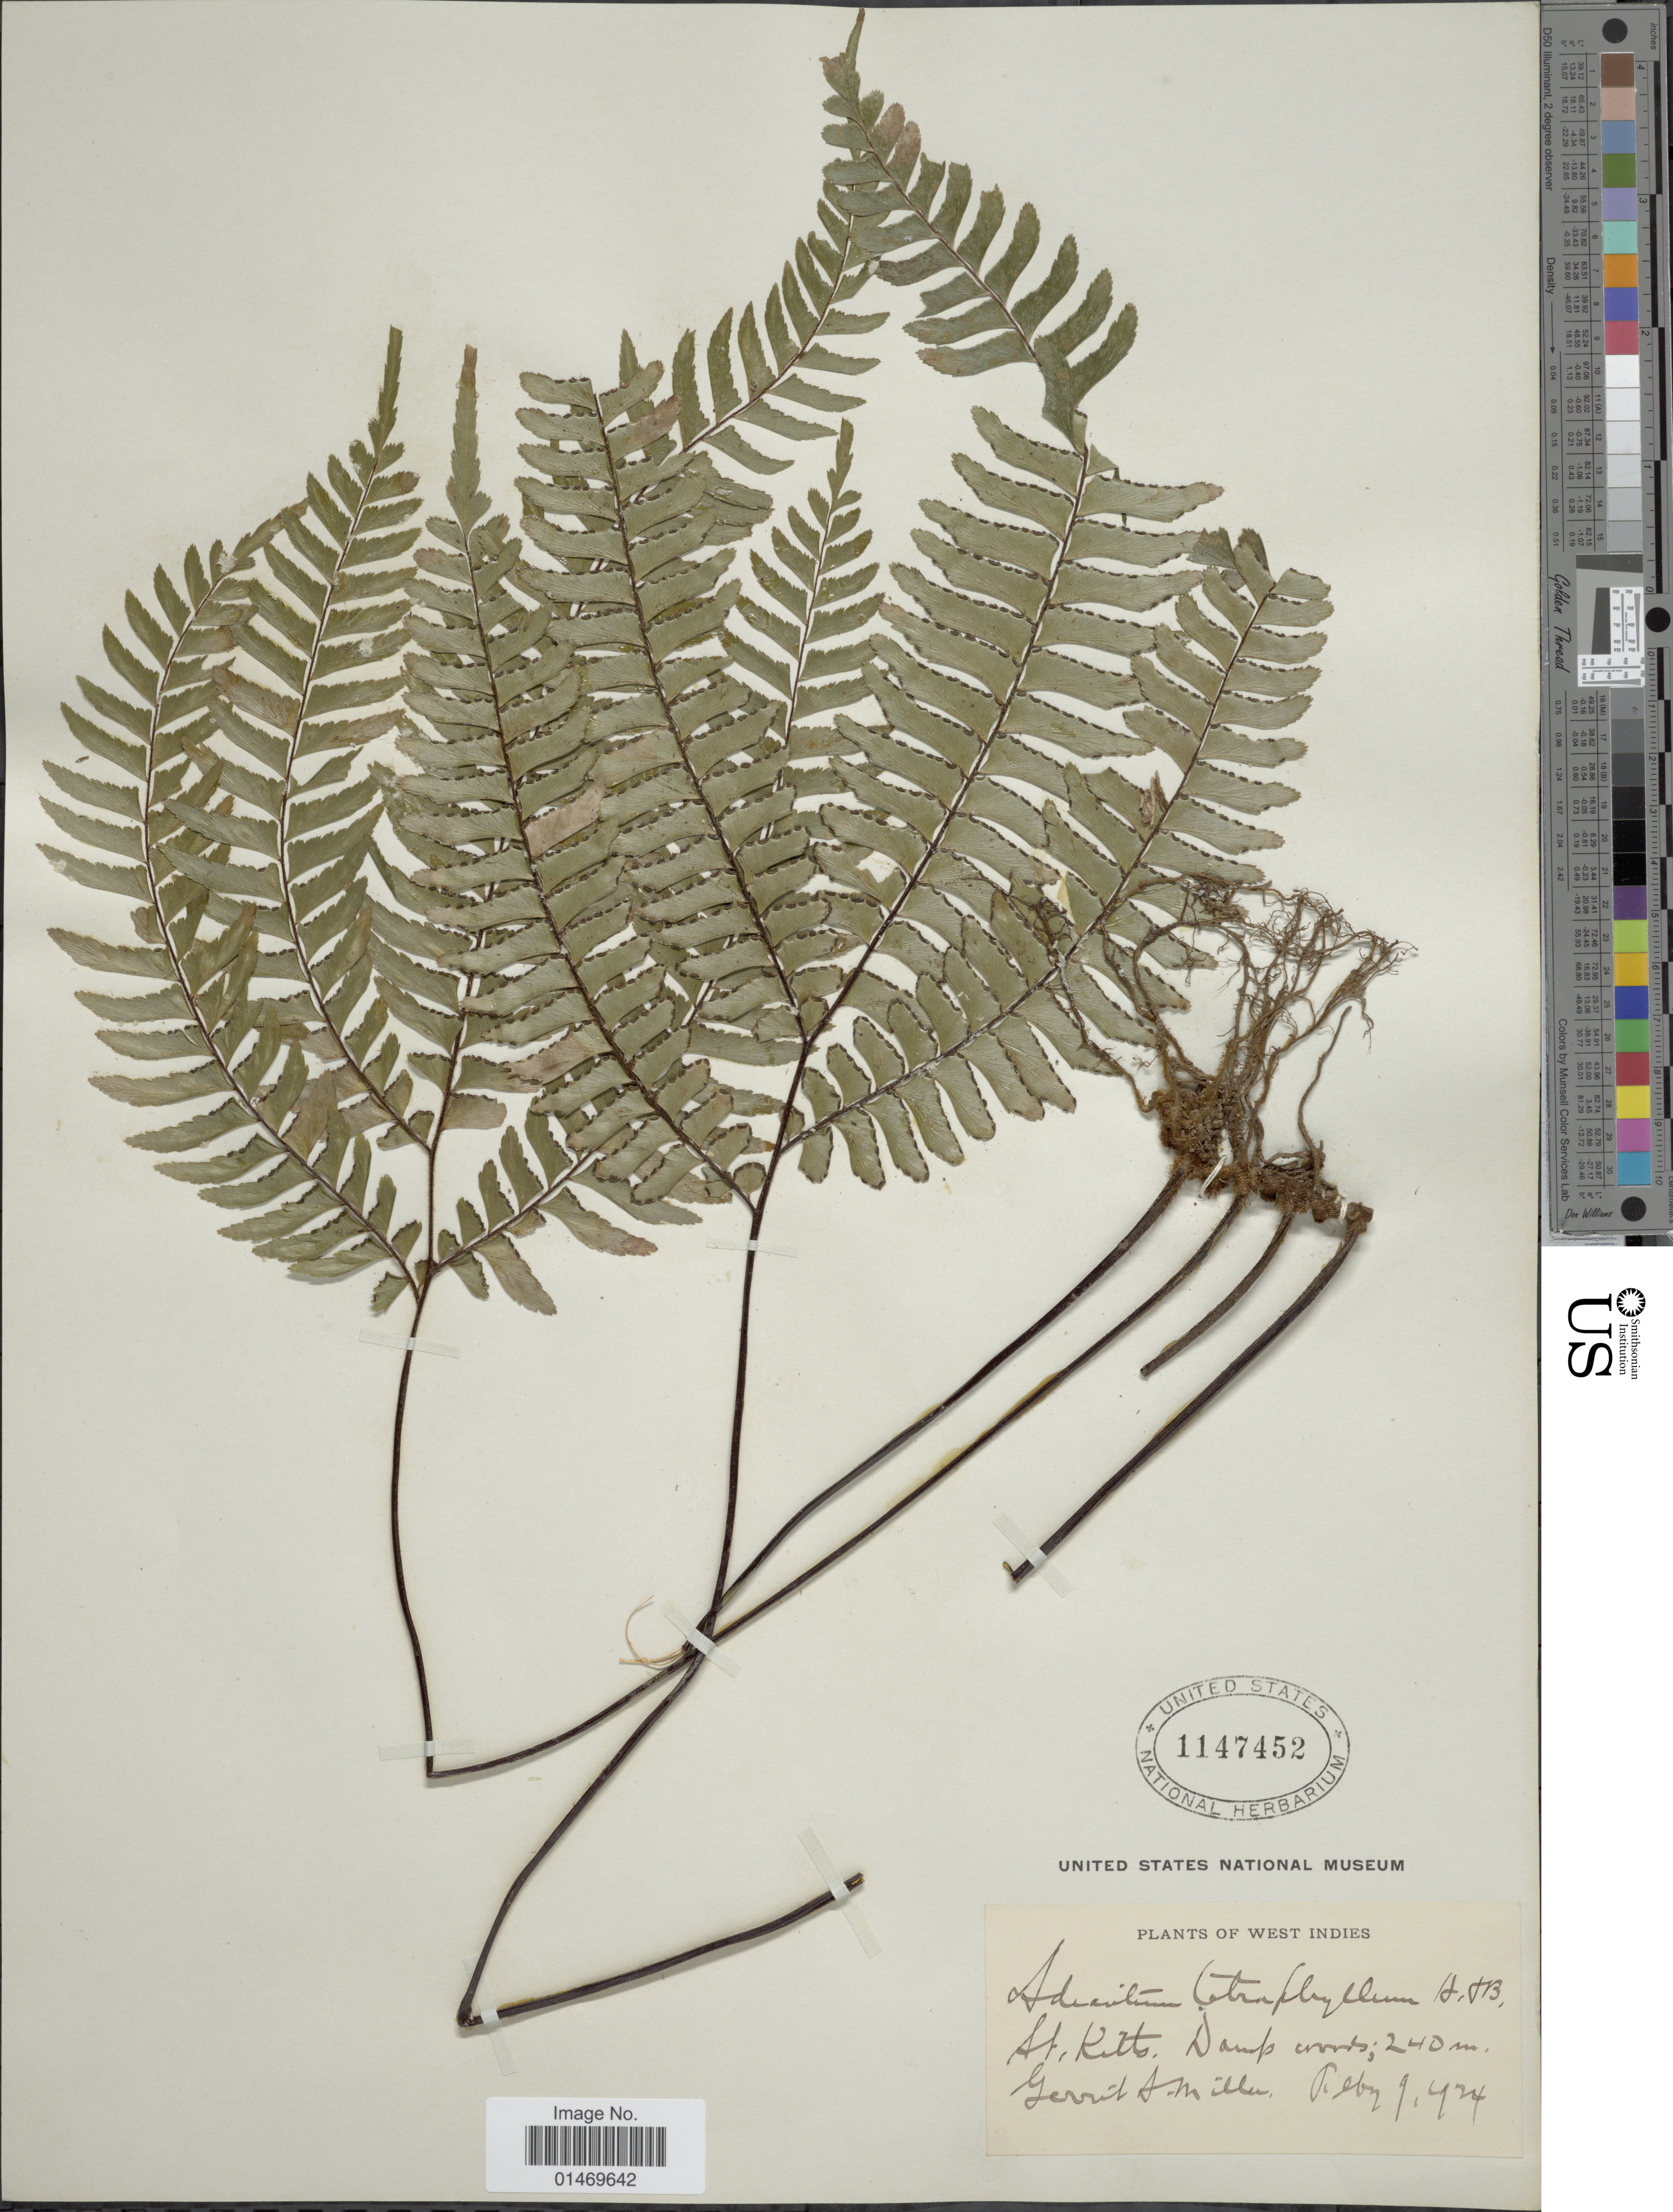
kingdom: Plantae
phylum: Tracheophyta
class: Polypodiopsida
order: Polypodiales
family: Pteridaceae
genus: Adiantum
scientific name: Adiantum tetraphyllum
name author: Humb. & Bonpl. ex Willd.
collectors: G. S. Miller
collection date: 1924-02-09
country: St. Christopher-Nevis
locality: St. Kitss, Damp woods.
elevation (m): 240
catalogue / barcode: US 1147452